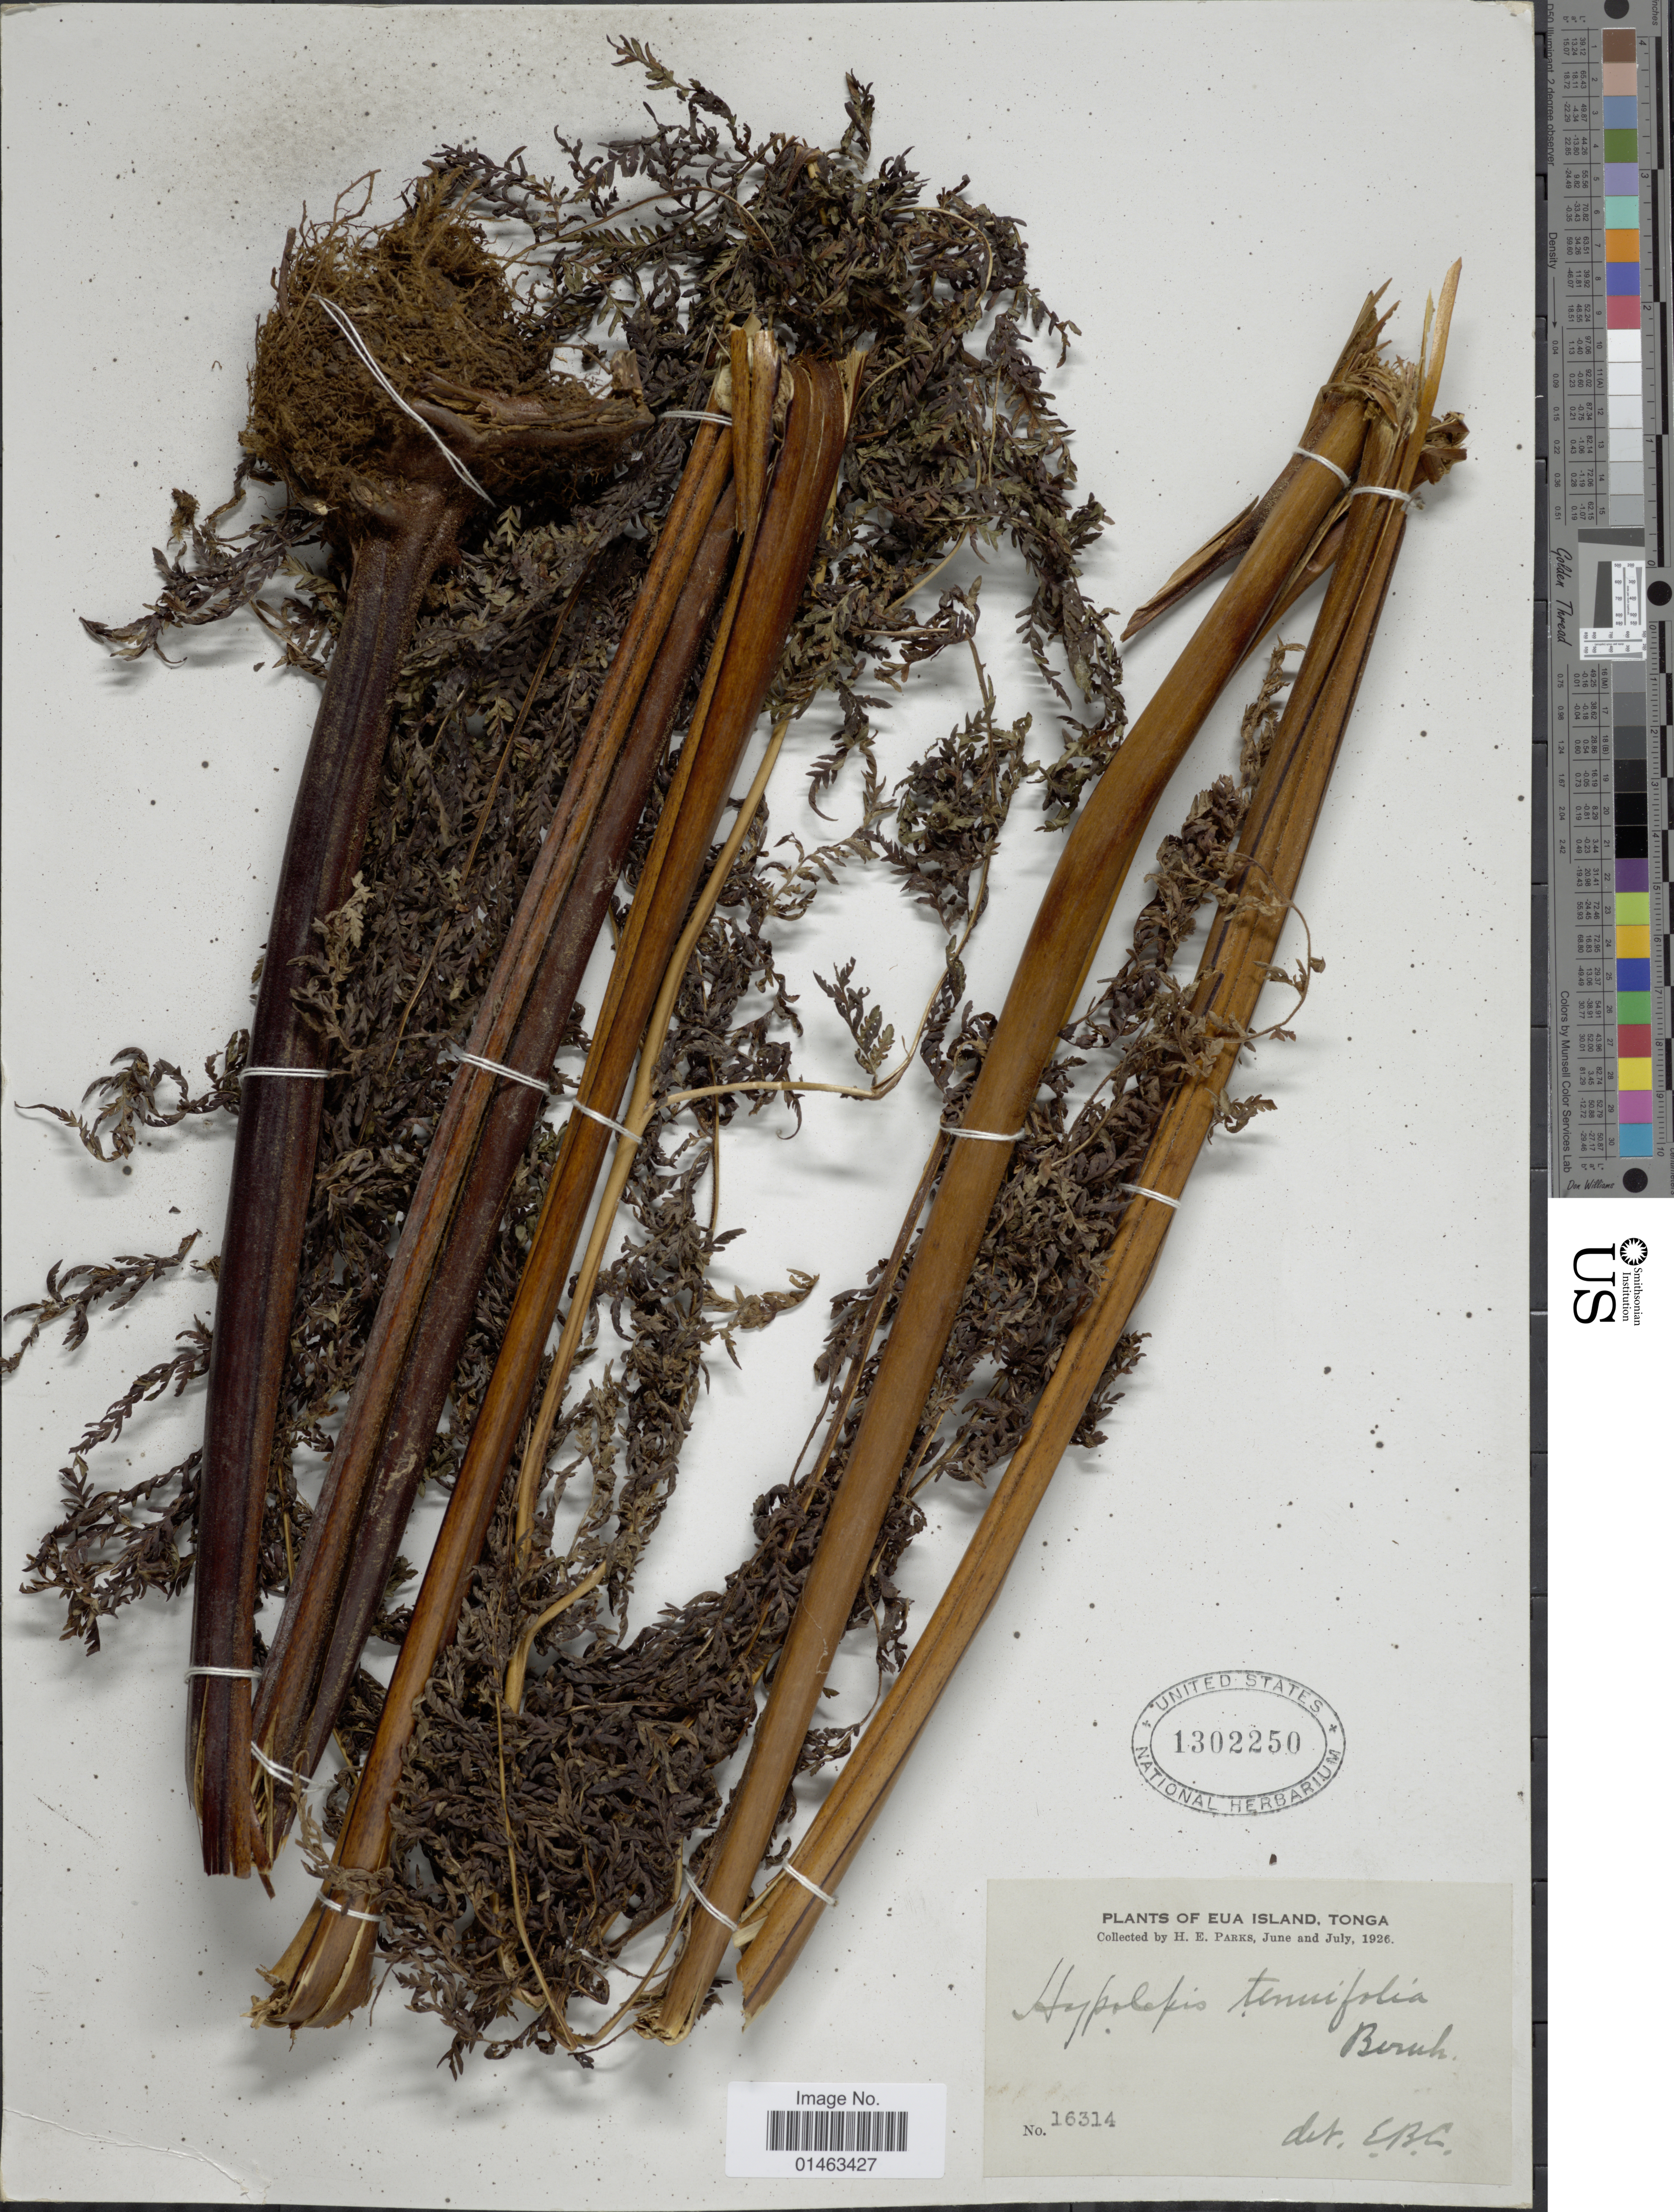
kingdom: Plantae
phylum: Tracheophyta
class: Polypodiopsida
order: Polypodiales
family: Dennstaedtiaceae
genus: Hypolepis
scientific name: Hypolepis tenuifolia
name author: (G. Forst.) Bernh.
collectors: H. E. Parks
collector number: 16314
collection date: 1926-06/1926-07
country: Tonga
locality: Eua Island, Tonga.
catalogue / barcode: US 1302250